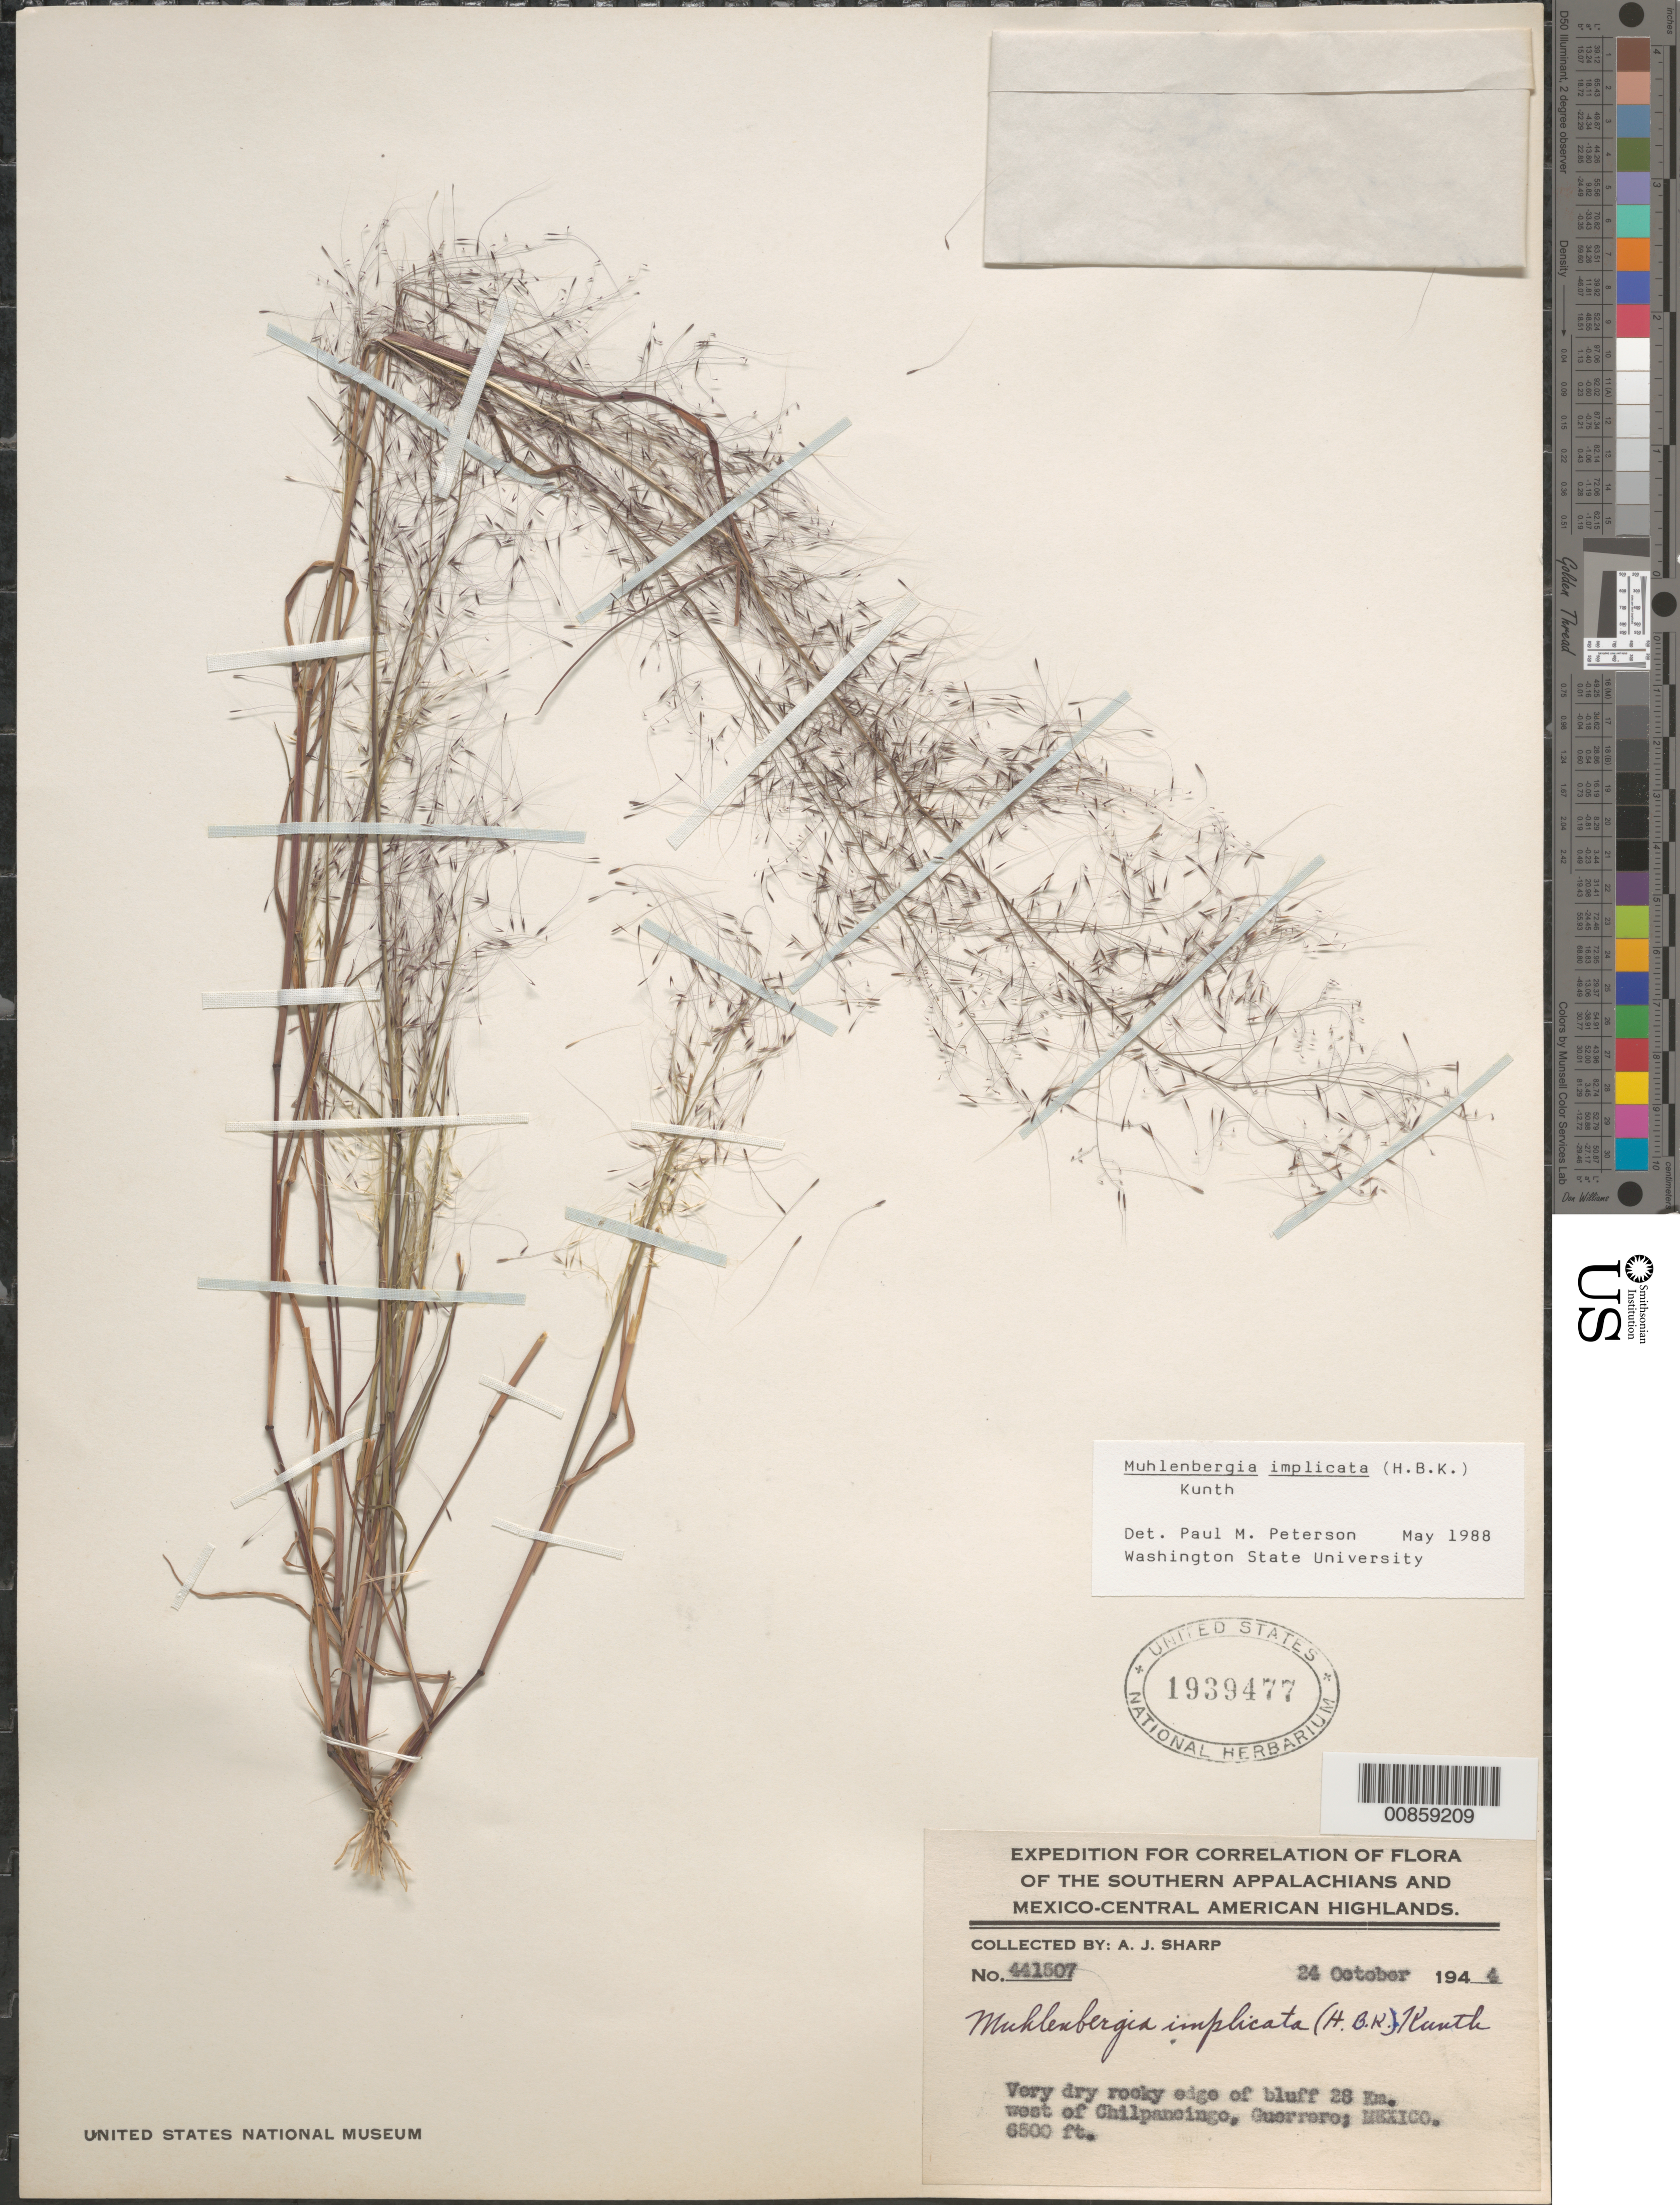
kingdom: Plantae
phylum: Tracheophyta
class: Liliopsida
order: Poales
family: Poaceae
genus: Muhlenbergia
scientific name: Muhlenbergia implicata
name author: (Kunth) Trin.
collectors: A. J. Sharp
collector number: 441507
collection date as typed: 24 Oct 1944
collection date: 1944-10-24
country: Mexico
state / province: Guerrero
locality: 28 km W of Chilpancingo, Gro.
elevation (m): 1981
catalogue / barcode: US 1939477